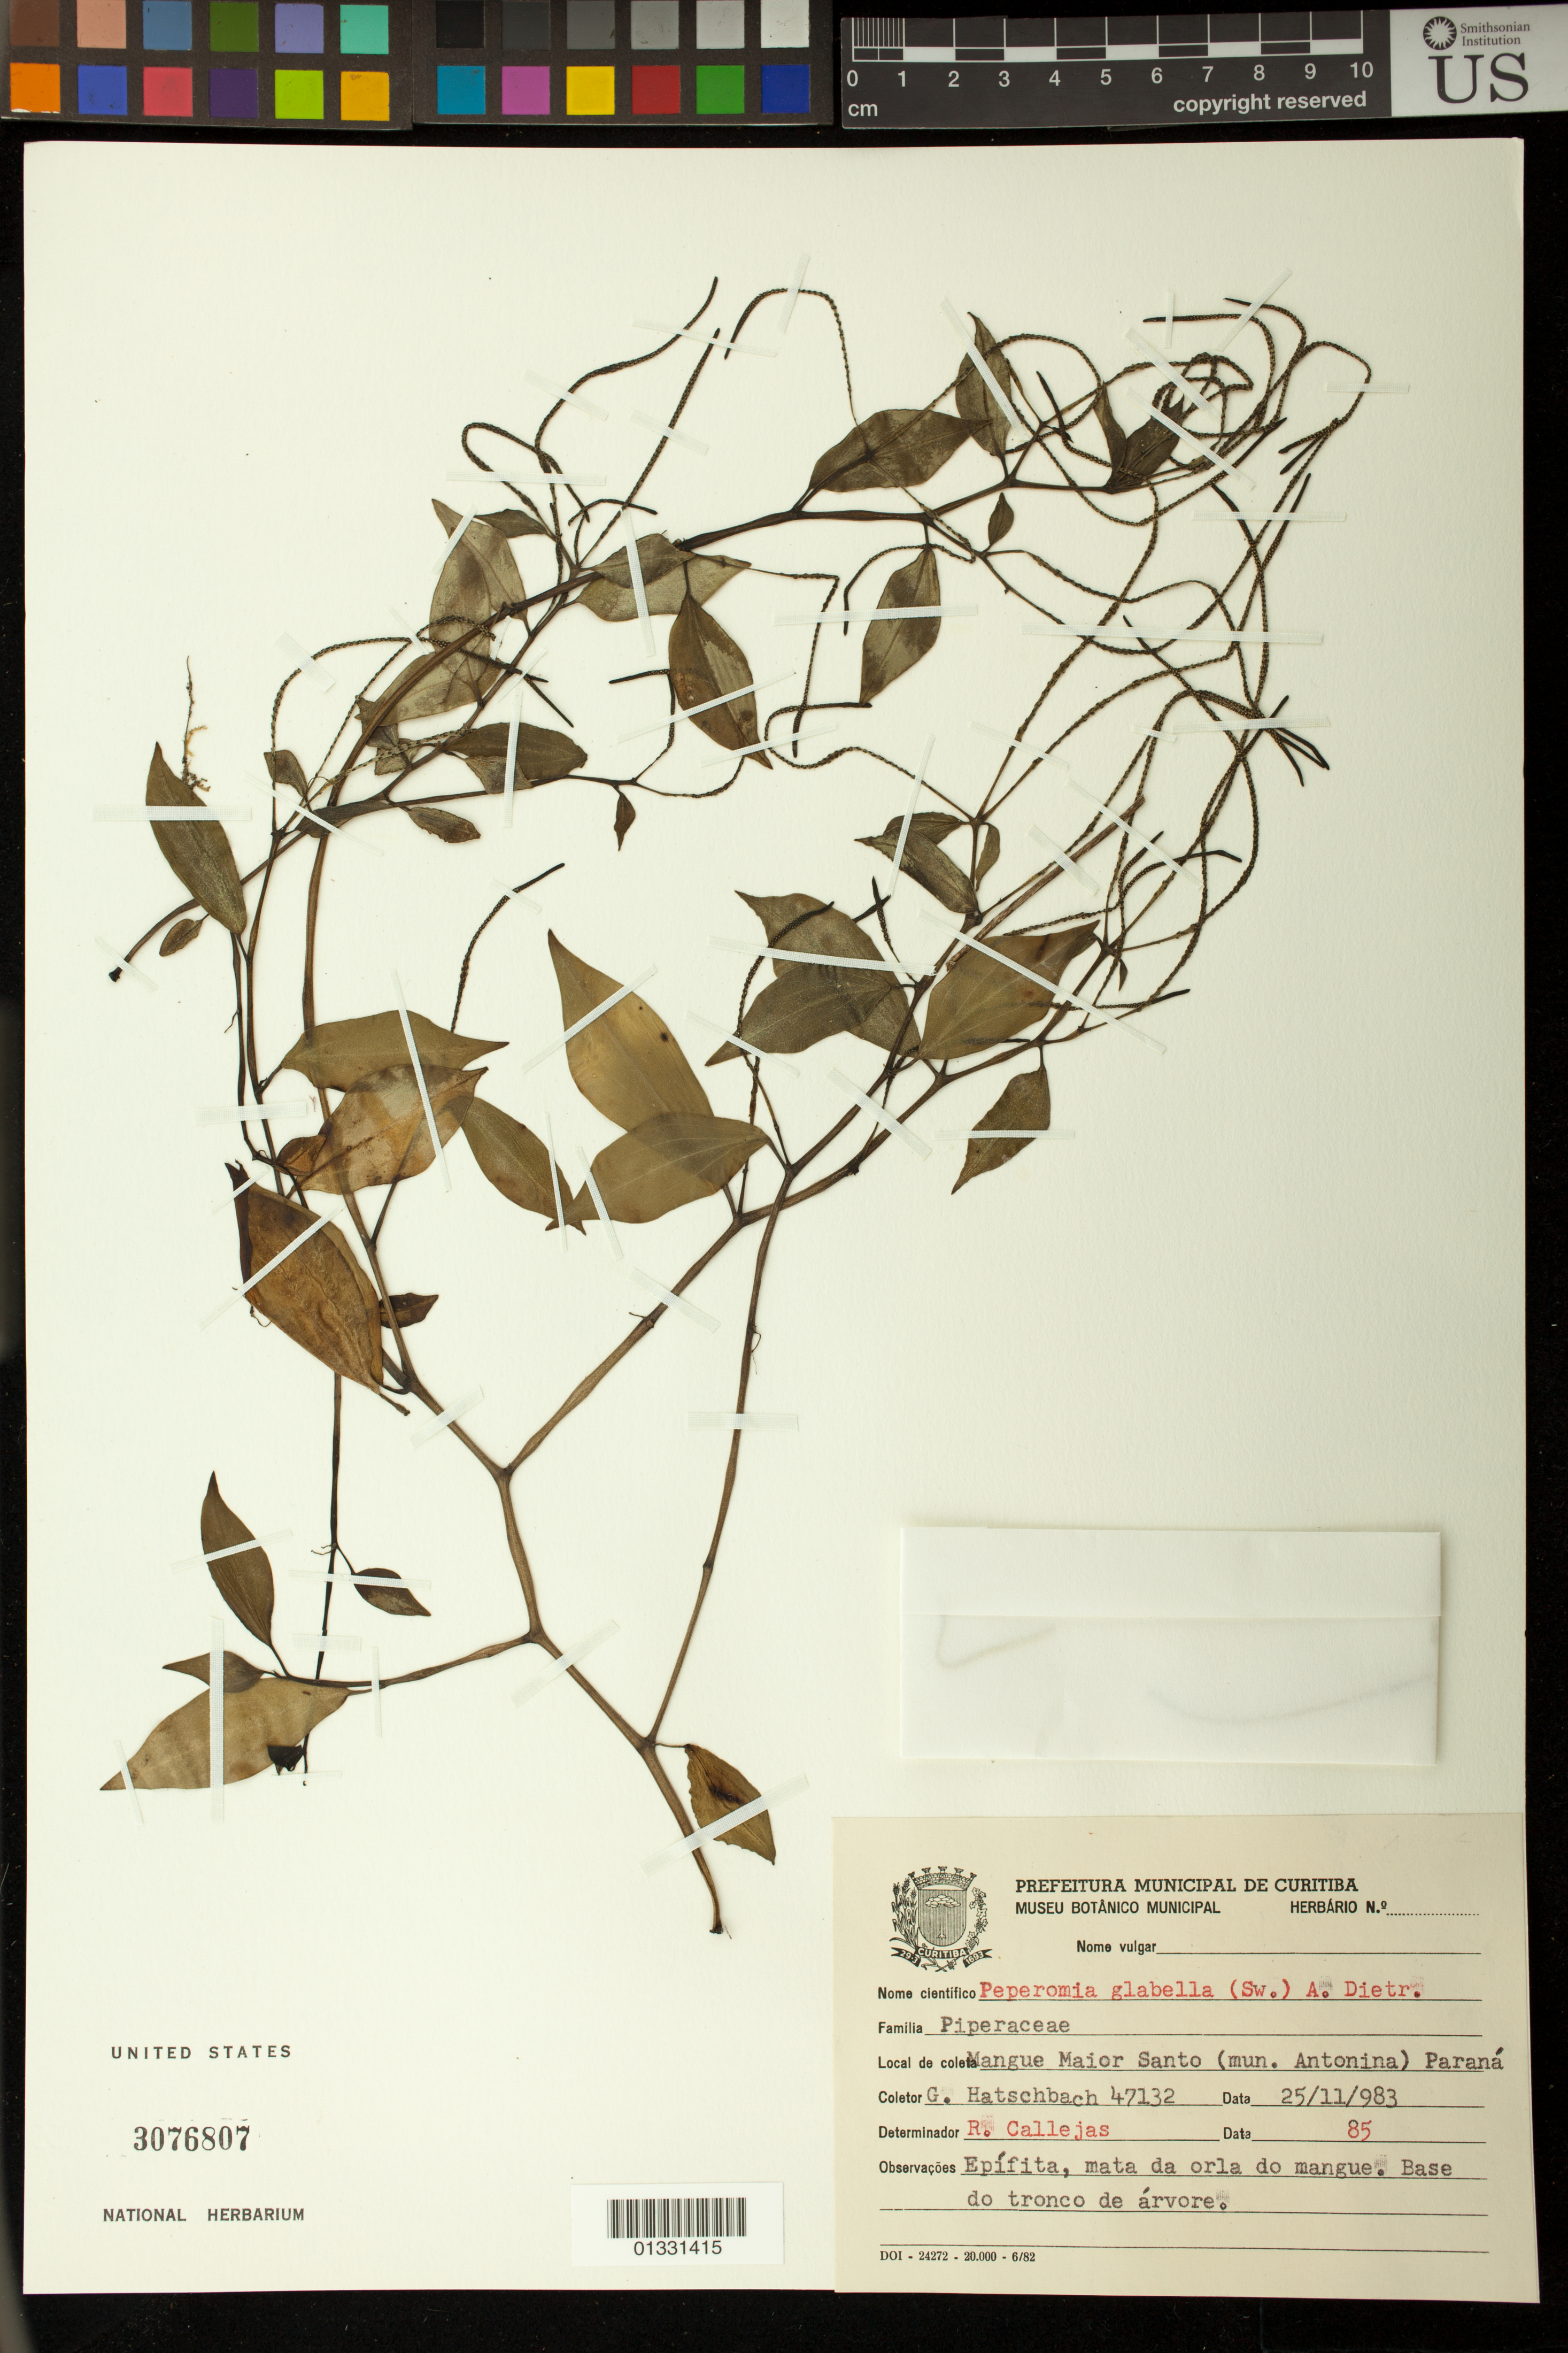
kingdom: Plantae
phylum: Tracheophyta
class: Magnoliopsida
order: Piperales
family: Piperaceae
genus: Peperomia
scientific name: Peperomia glabella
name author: (Sw.) A. Dietr.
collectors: G. Hatschbach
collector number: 47132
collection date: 1983-11-25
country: Brazil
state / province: Paraná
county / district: Antonina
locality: Mangue Maior Santo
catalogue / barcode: US 3076807